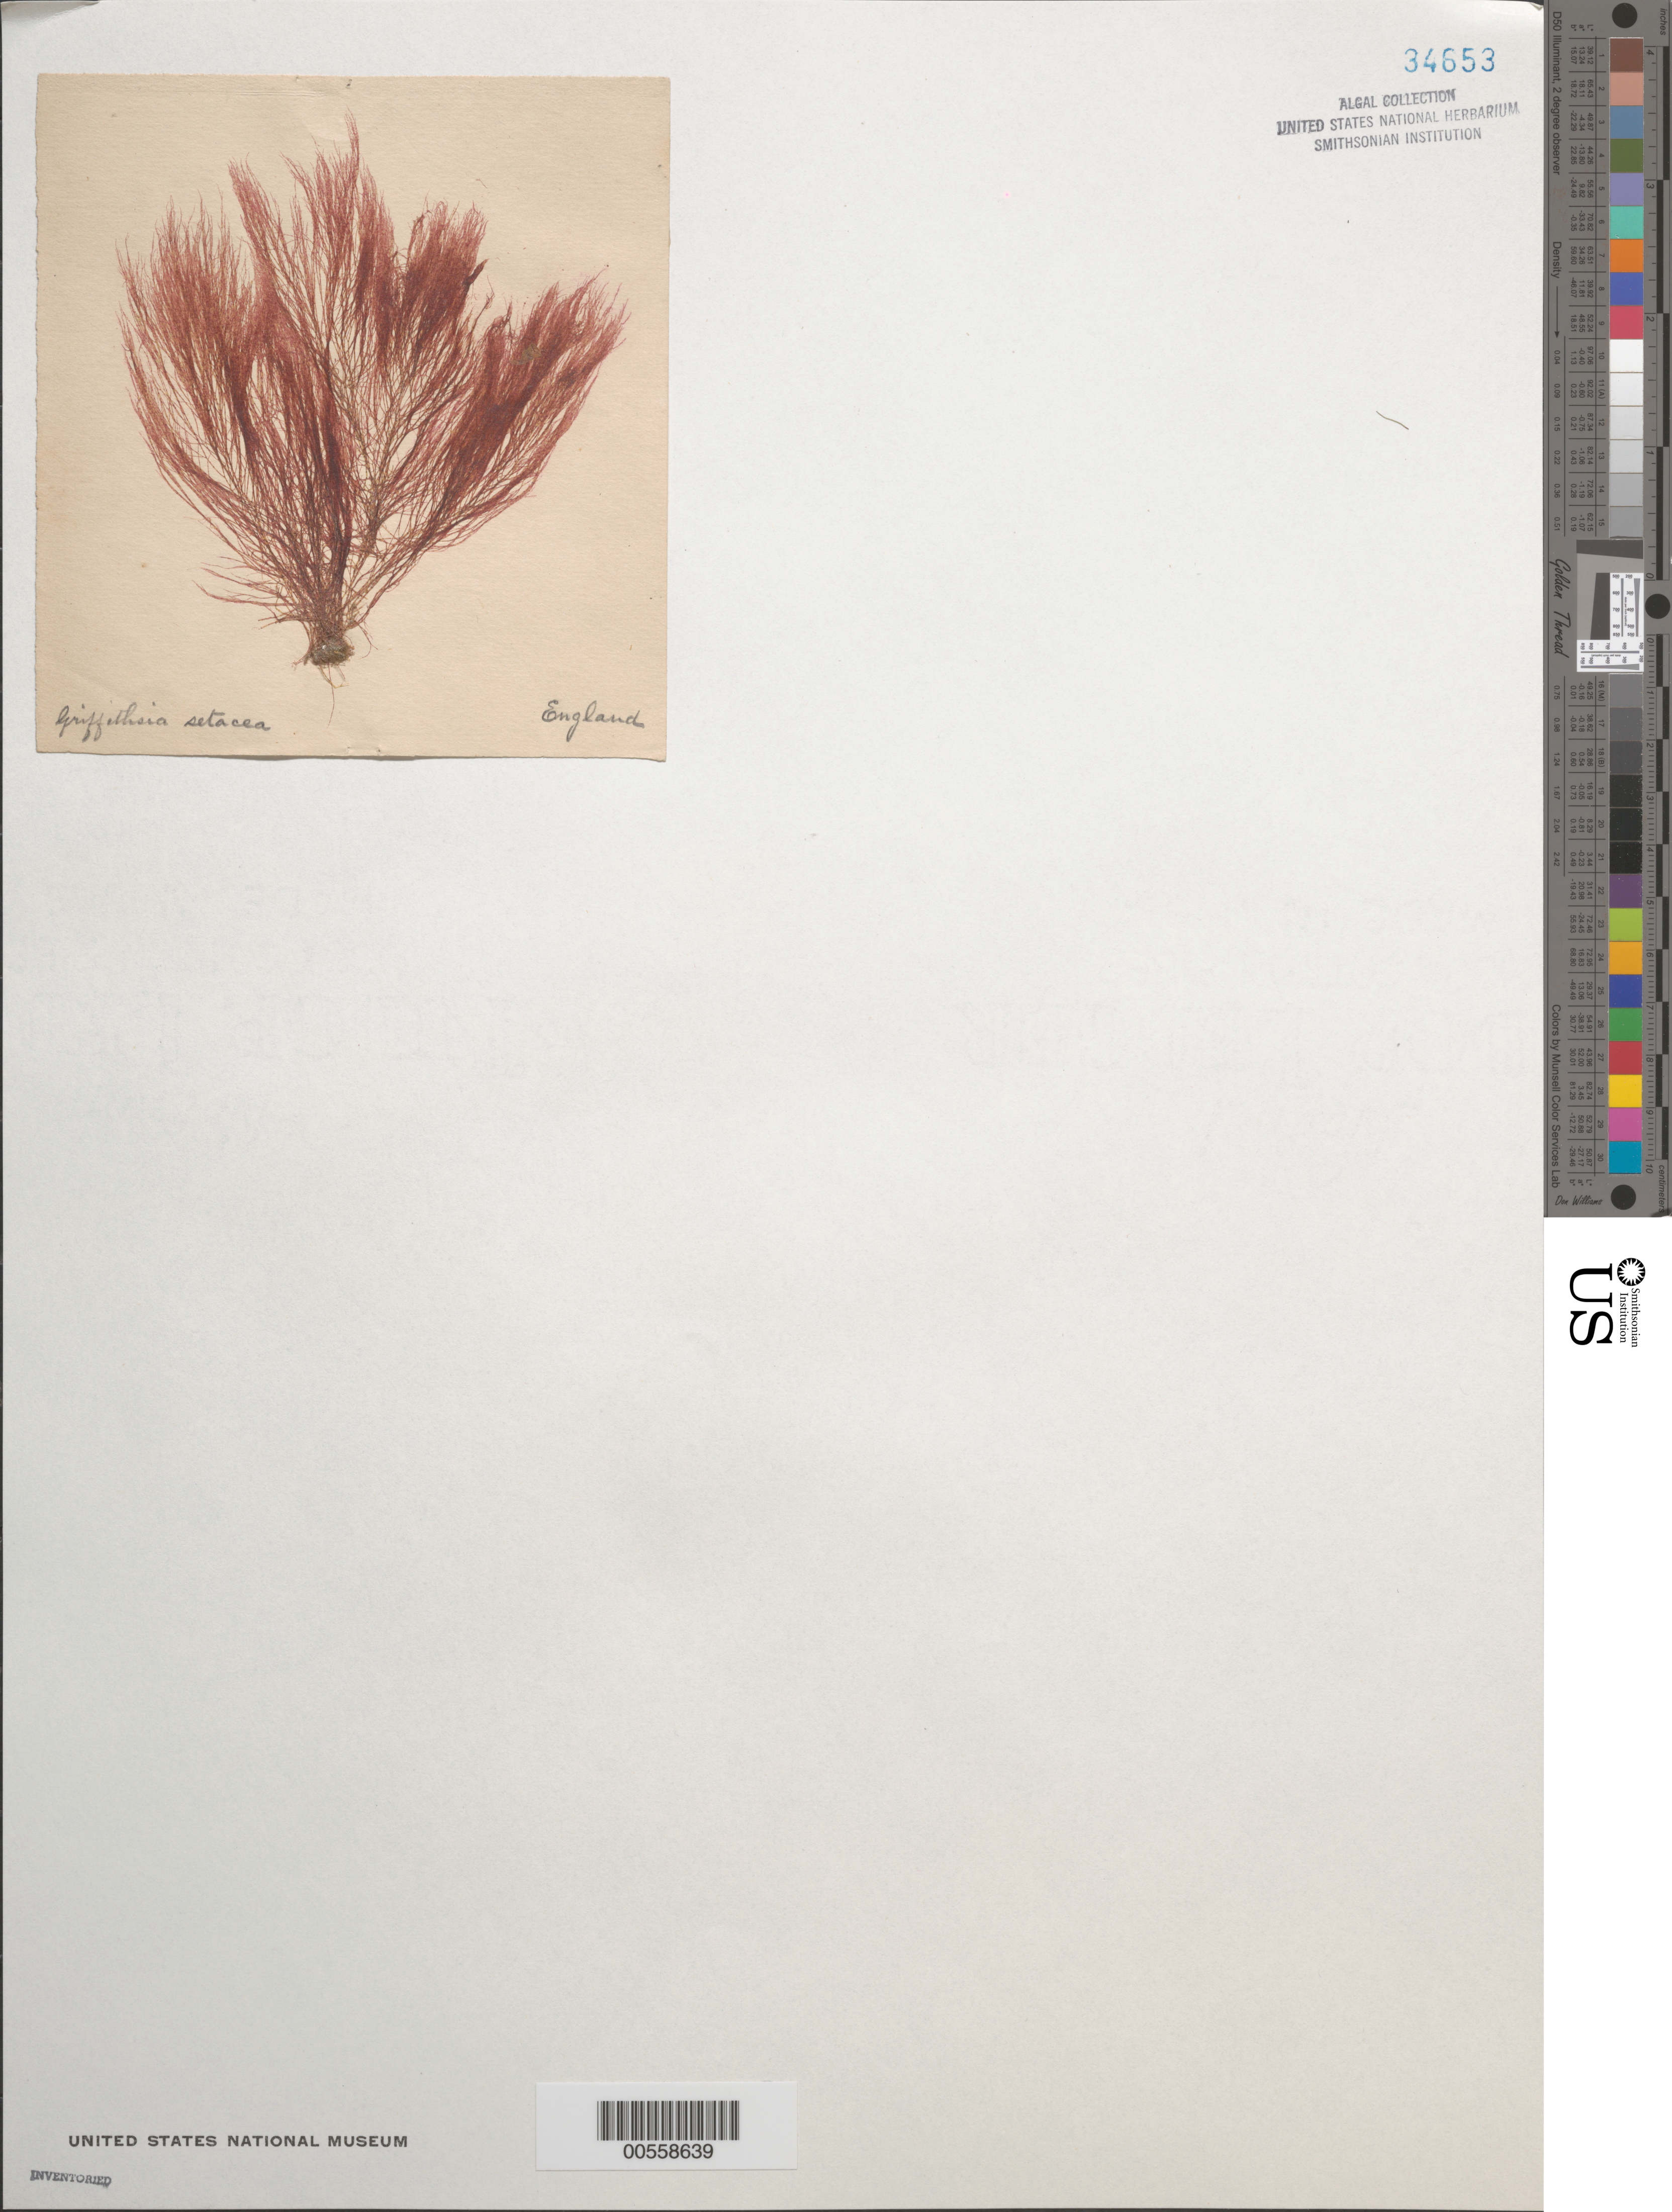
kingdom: Plantae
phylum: Rhodophyta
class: Florideophyceae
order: Ceramiales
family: Wrangeliaceae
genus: Halurus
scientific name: Halurus flosculosus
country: United Kingdom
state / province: England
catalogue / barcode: US 34653